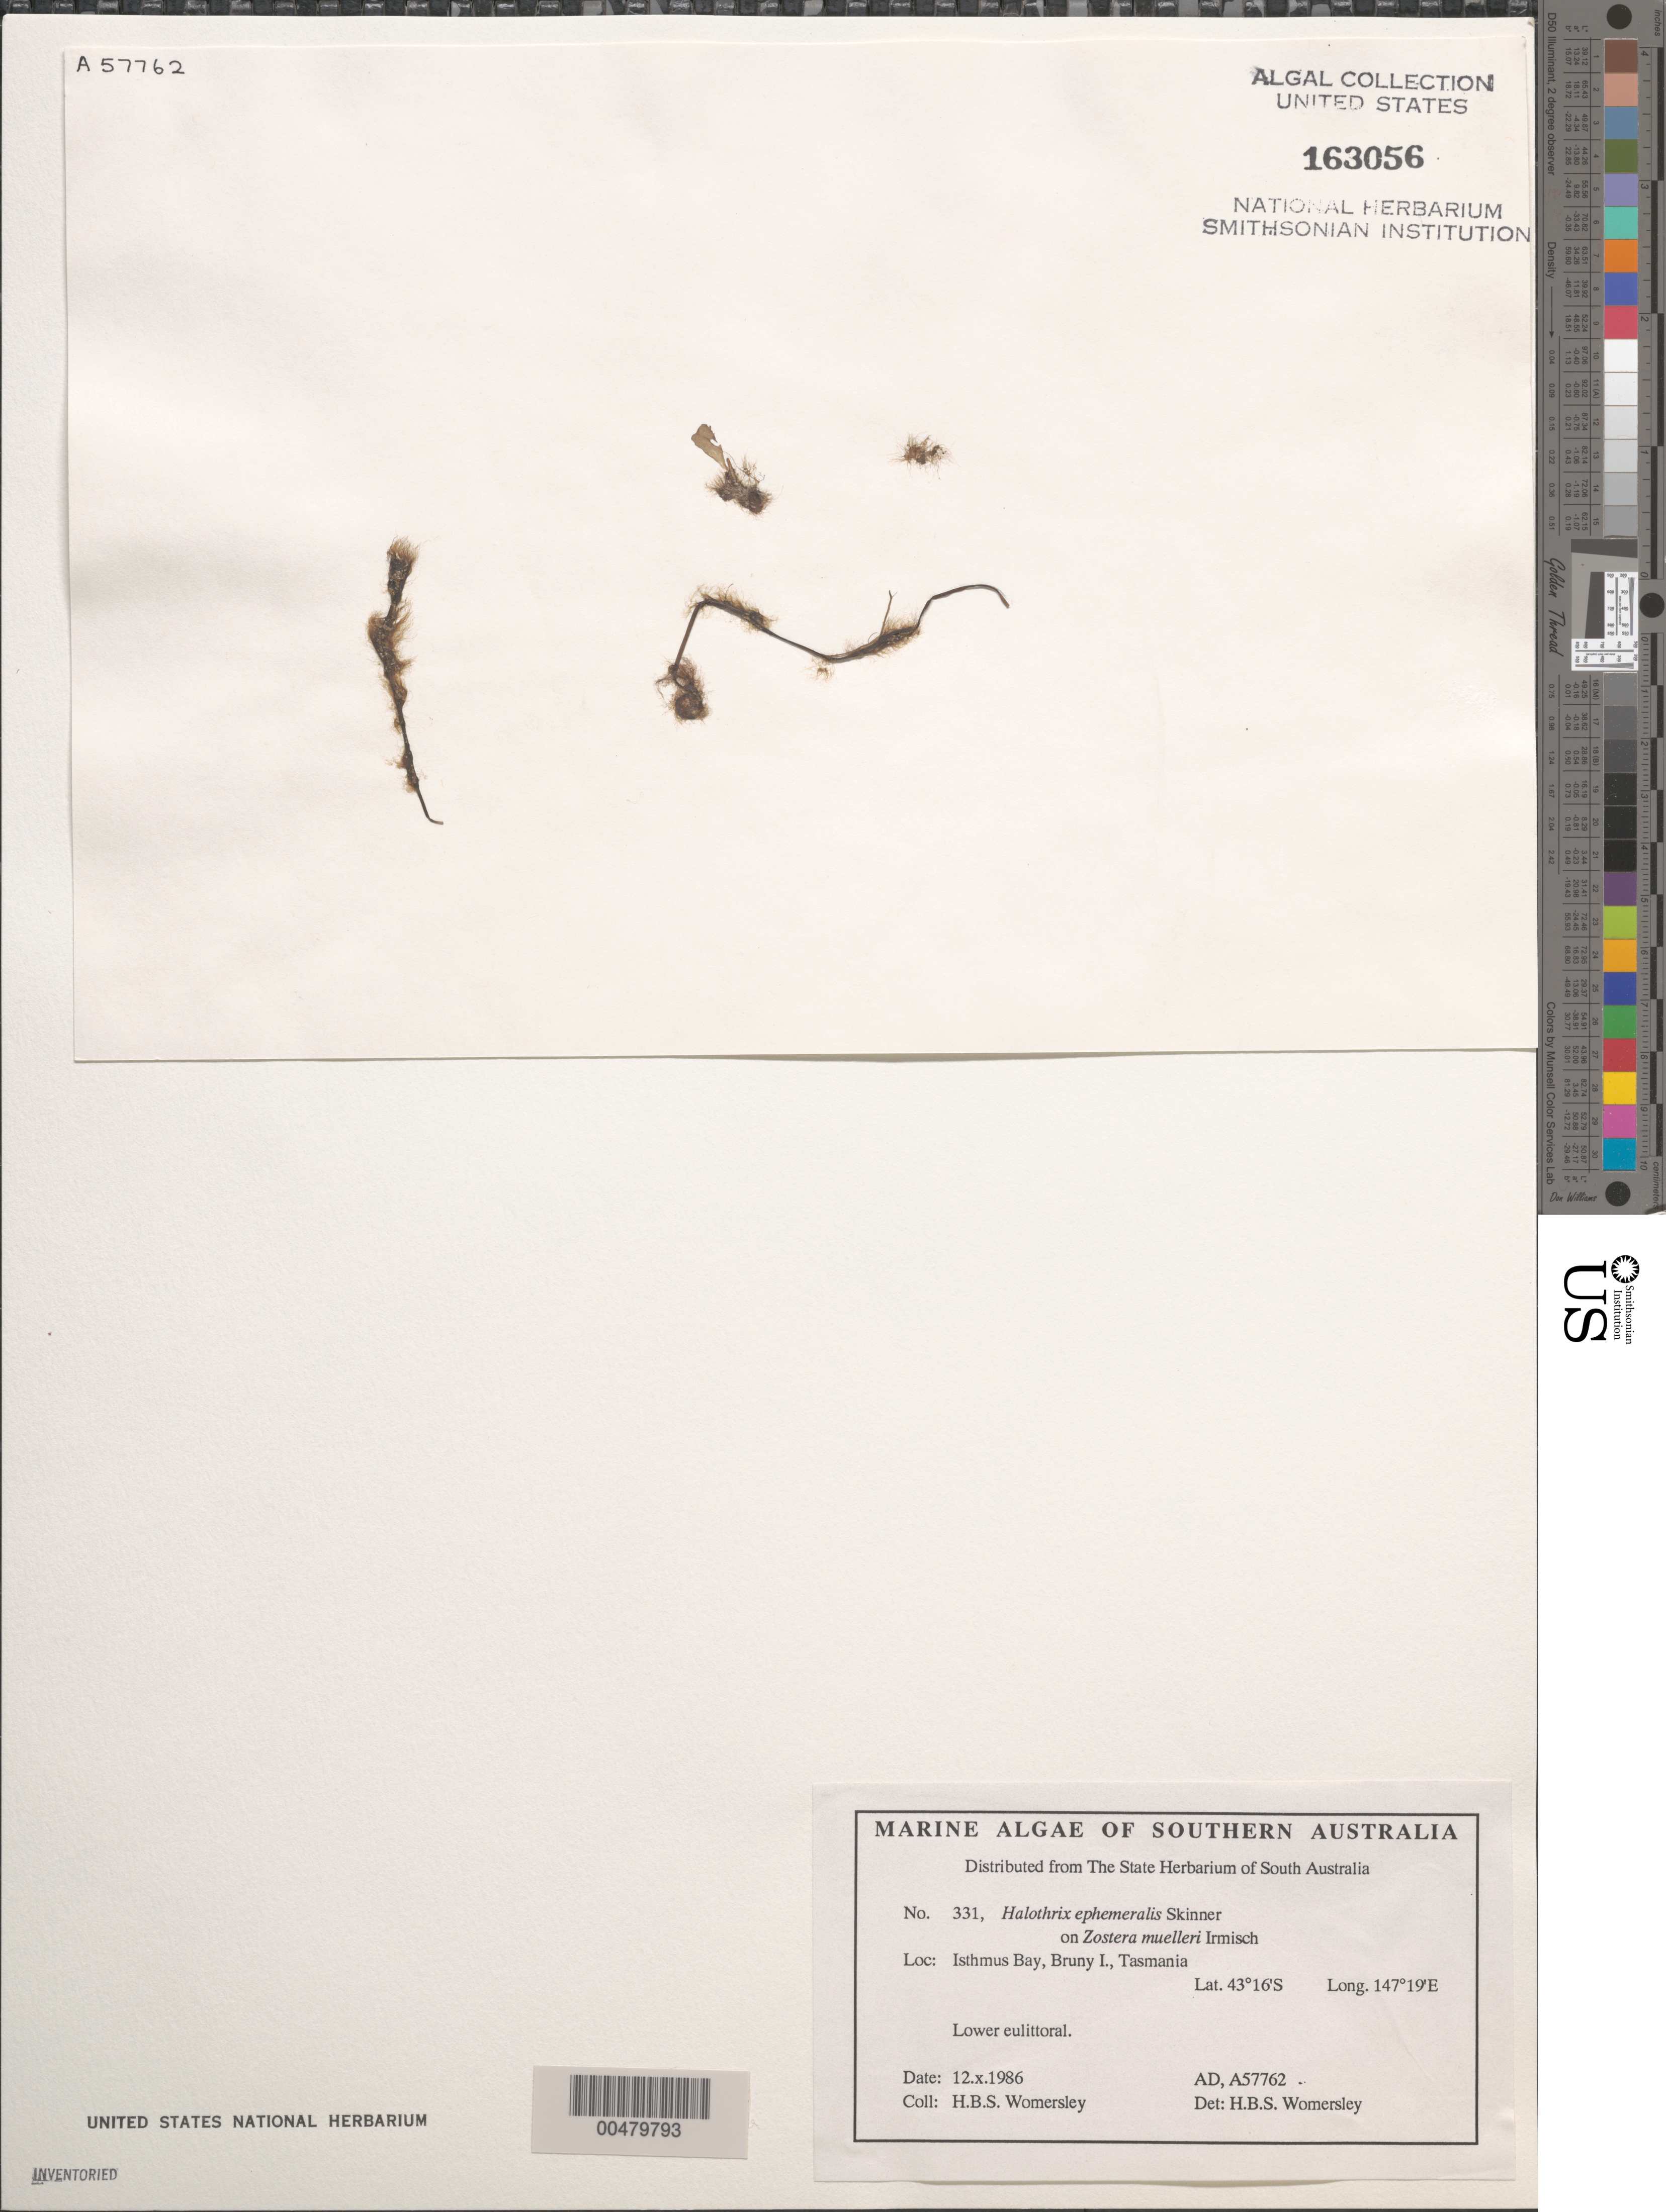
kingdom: Chromista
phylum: Ochrophyta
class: Phaeophyceae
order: Ectocarpales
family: Chordariaceae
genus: Halothrix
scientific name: Halothrix ephemeralis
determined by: Womersley, H. B. S.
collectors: H. B. S. Womersley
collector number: Ad A57762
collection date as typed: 12 Oct 1986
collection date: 1986-10-12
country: Australia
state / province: Tasmania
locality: Isthmus bay, bruny island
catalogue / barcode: US 163056